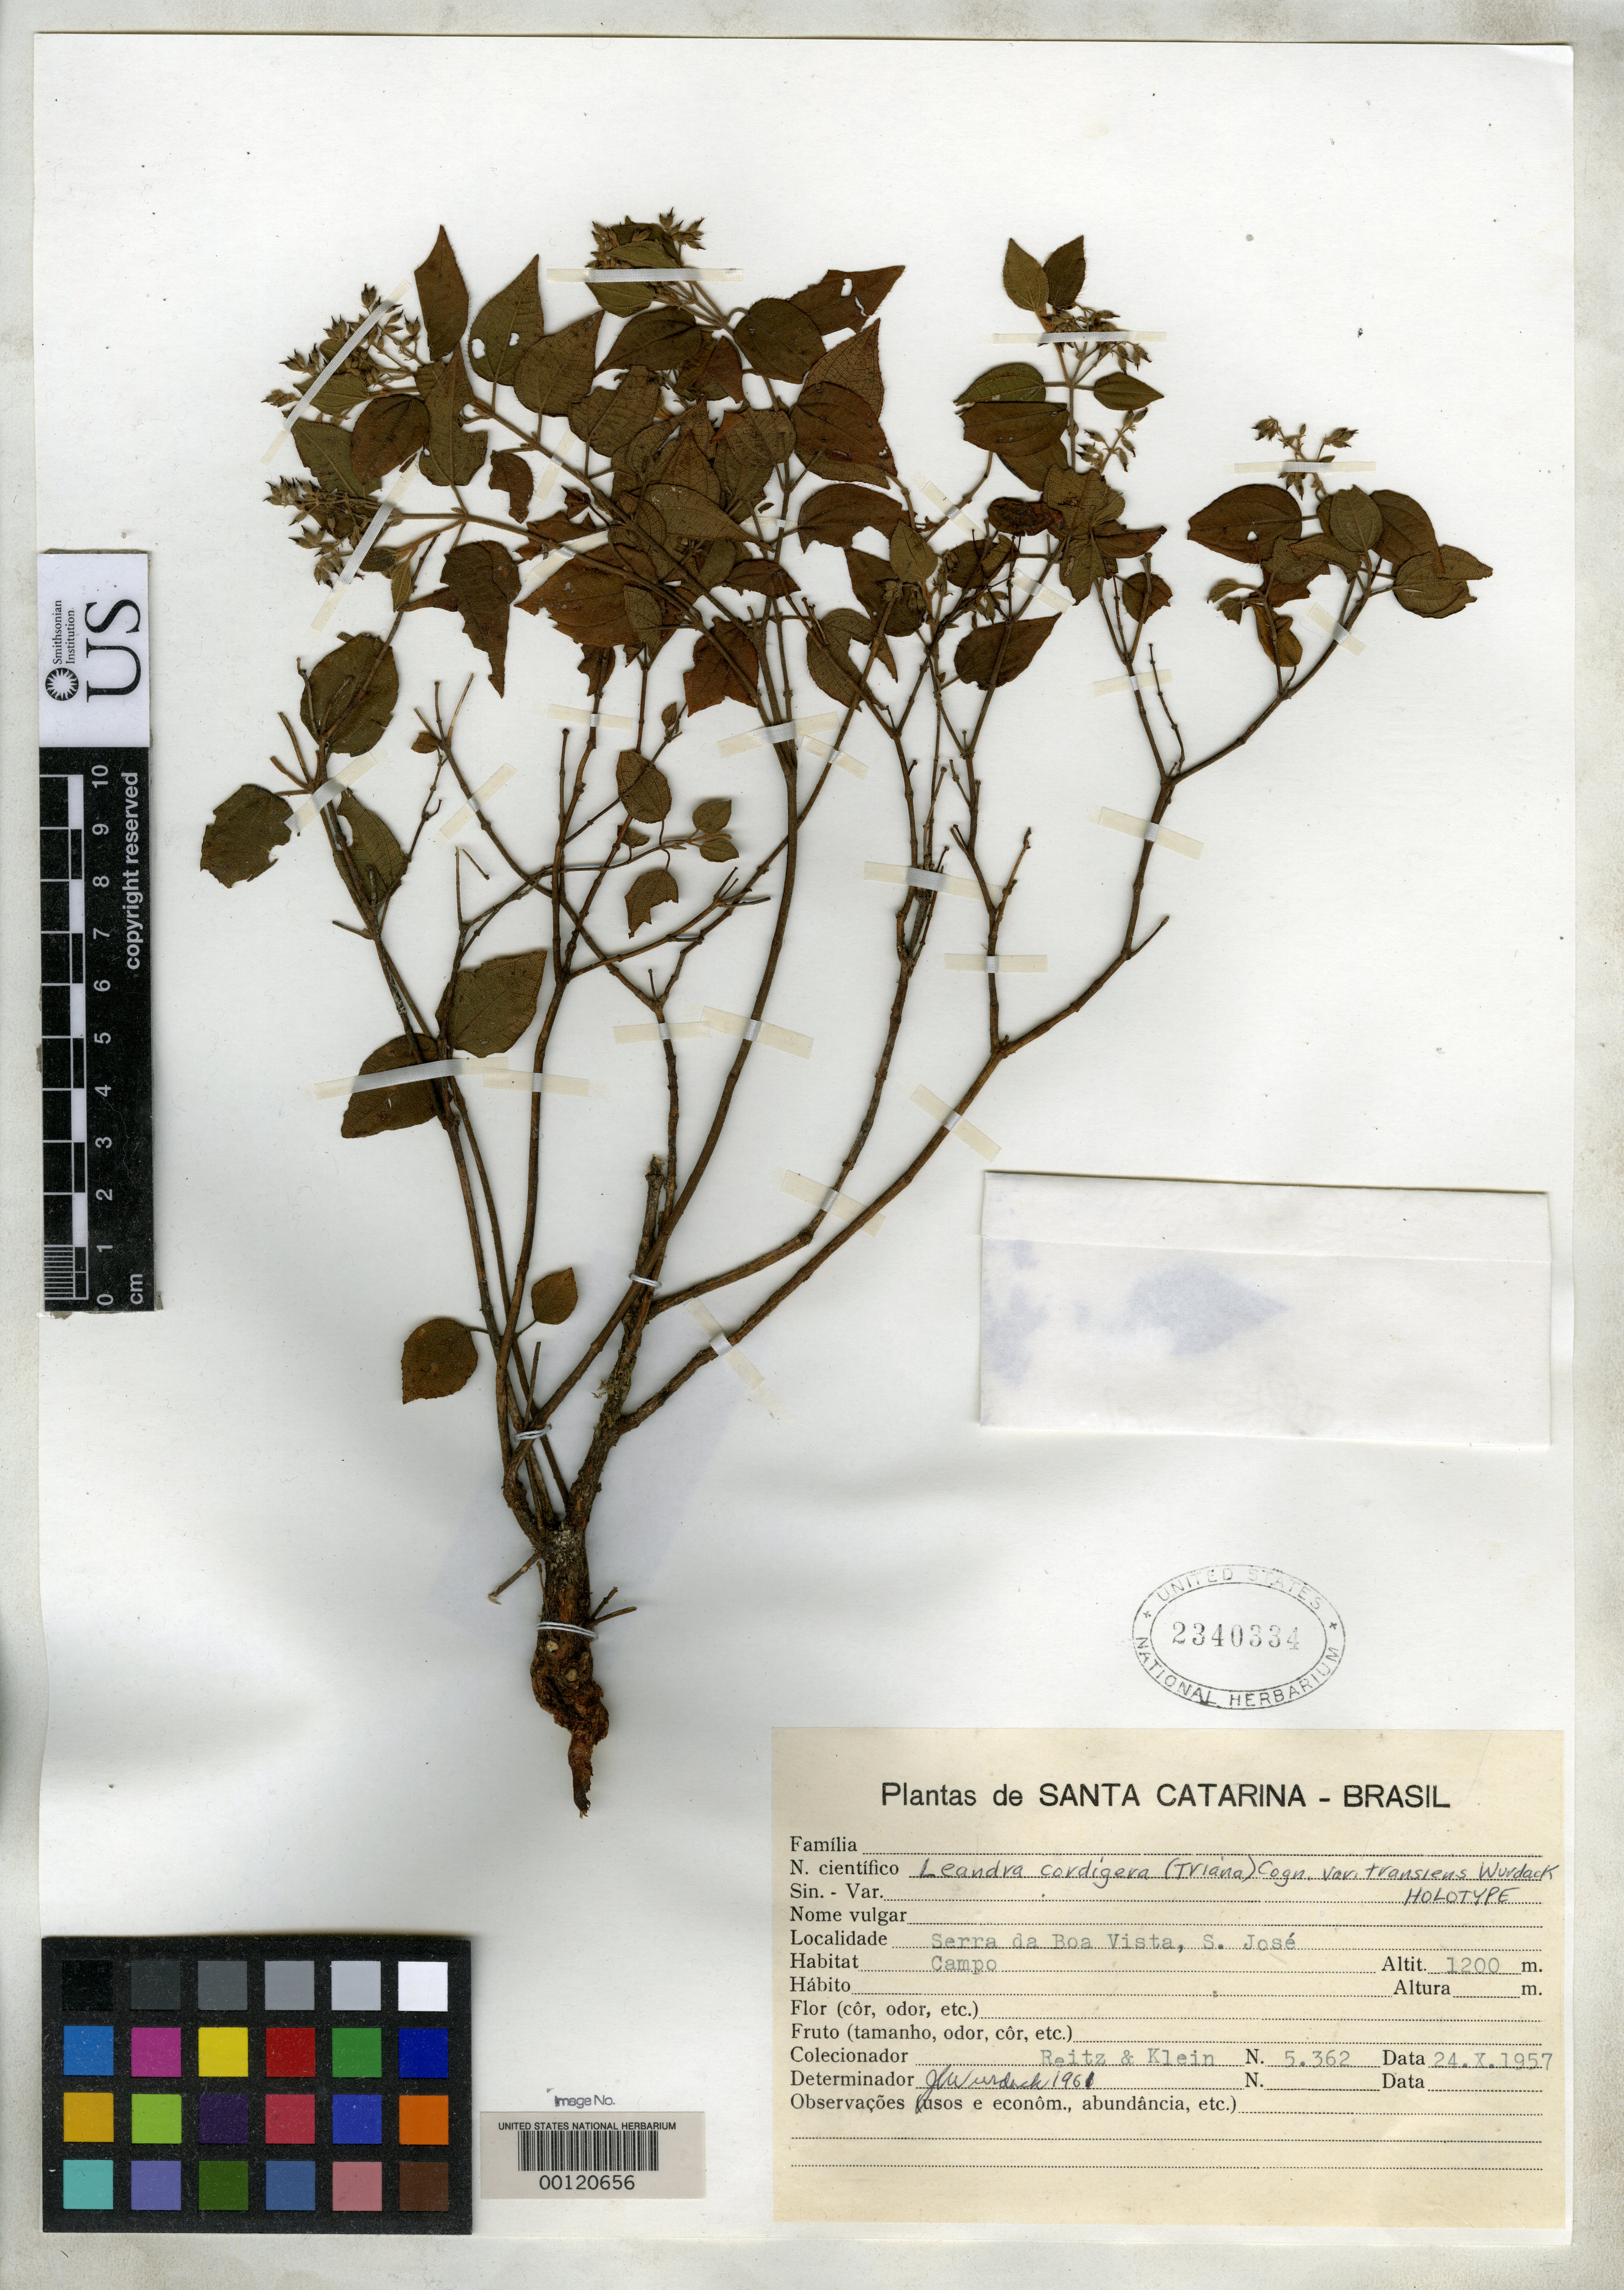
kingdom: Plantae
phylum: Tracheophyta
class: Magnoliopsida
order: Myrtales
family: Melastomataceae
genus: Leandra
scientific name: Leandra cordigera var. transiens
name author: Wurdack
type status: Holotype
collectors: R. Reitz & R. M. Klein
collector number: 5362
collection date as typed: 24 Oct 1957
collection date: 1957-10-24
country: Brazil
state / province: Santa Catarina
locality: San Jose.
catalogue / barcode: US 2340334